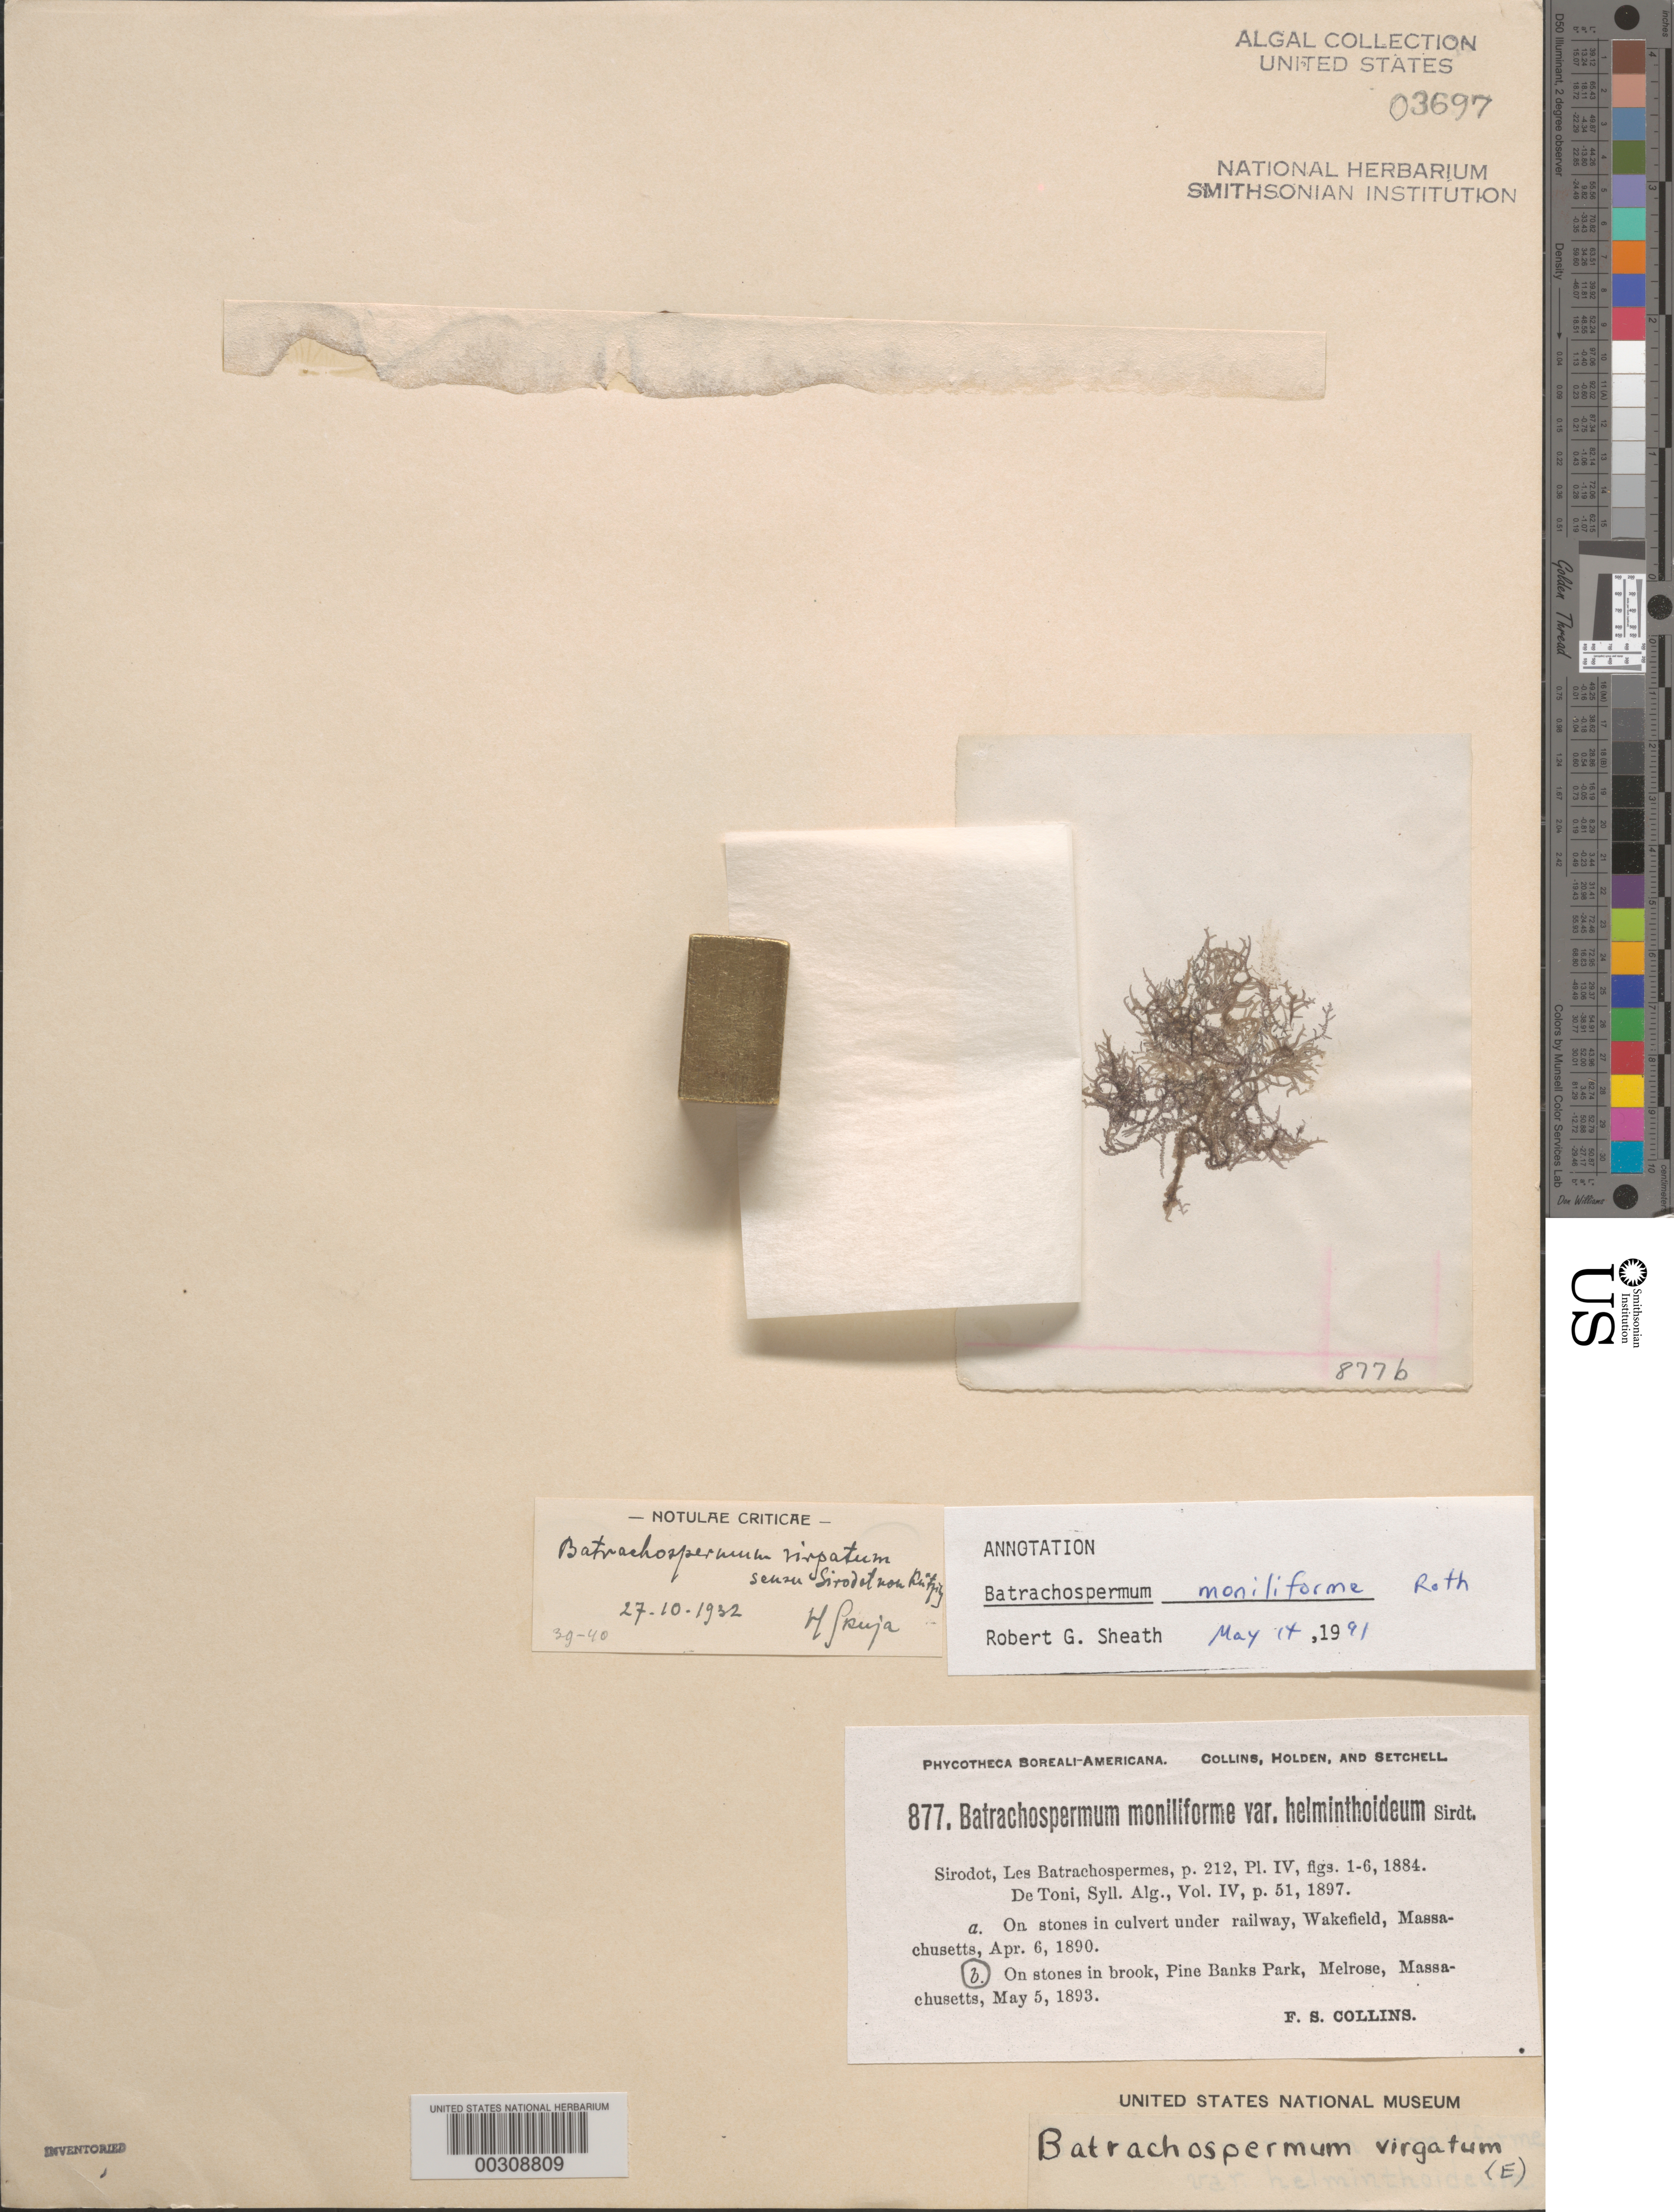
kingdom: Plantae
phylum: Rhodophyta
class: Florideophyceae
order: Batrachospermales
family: Batrachospermaceae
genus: Batrachospermum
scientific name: Batrachospermum gelatinosum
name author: (L.) DC.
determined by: Algae name updating Project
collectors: F. Collins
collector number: PB-A 877b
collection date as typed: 05 May 1893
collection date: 1893-05-05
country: United States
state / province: Massachusetts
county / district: Middlesex County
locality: Melrose, Pine Banks Park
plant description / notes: Collins, Holden & Setchell, Phycotheca Boreali-Americana, as Batrachospermum moniliforme v. helminthoideum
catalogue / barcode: US 3697